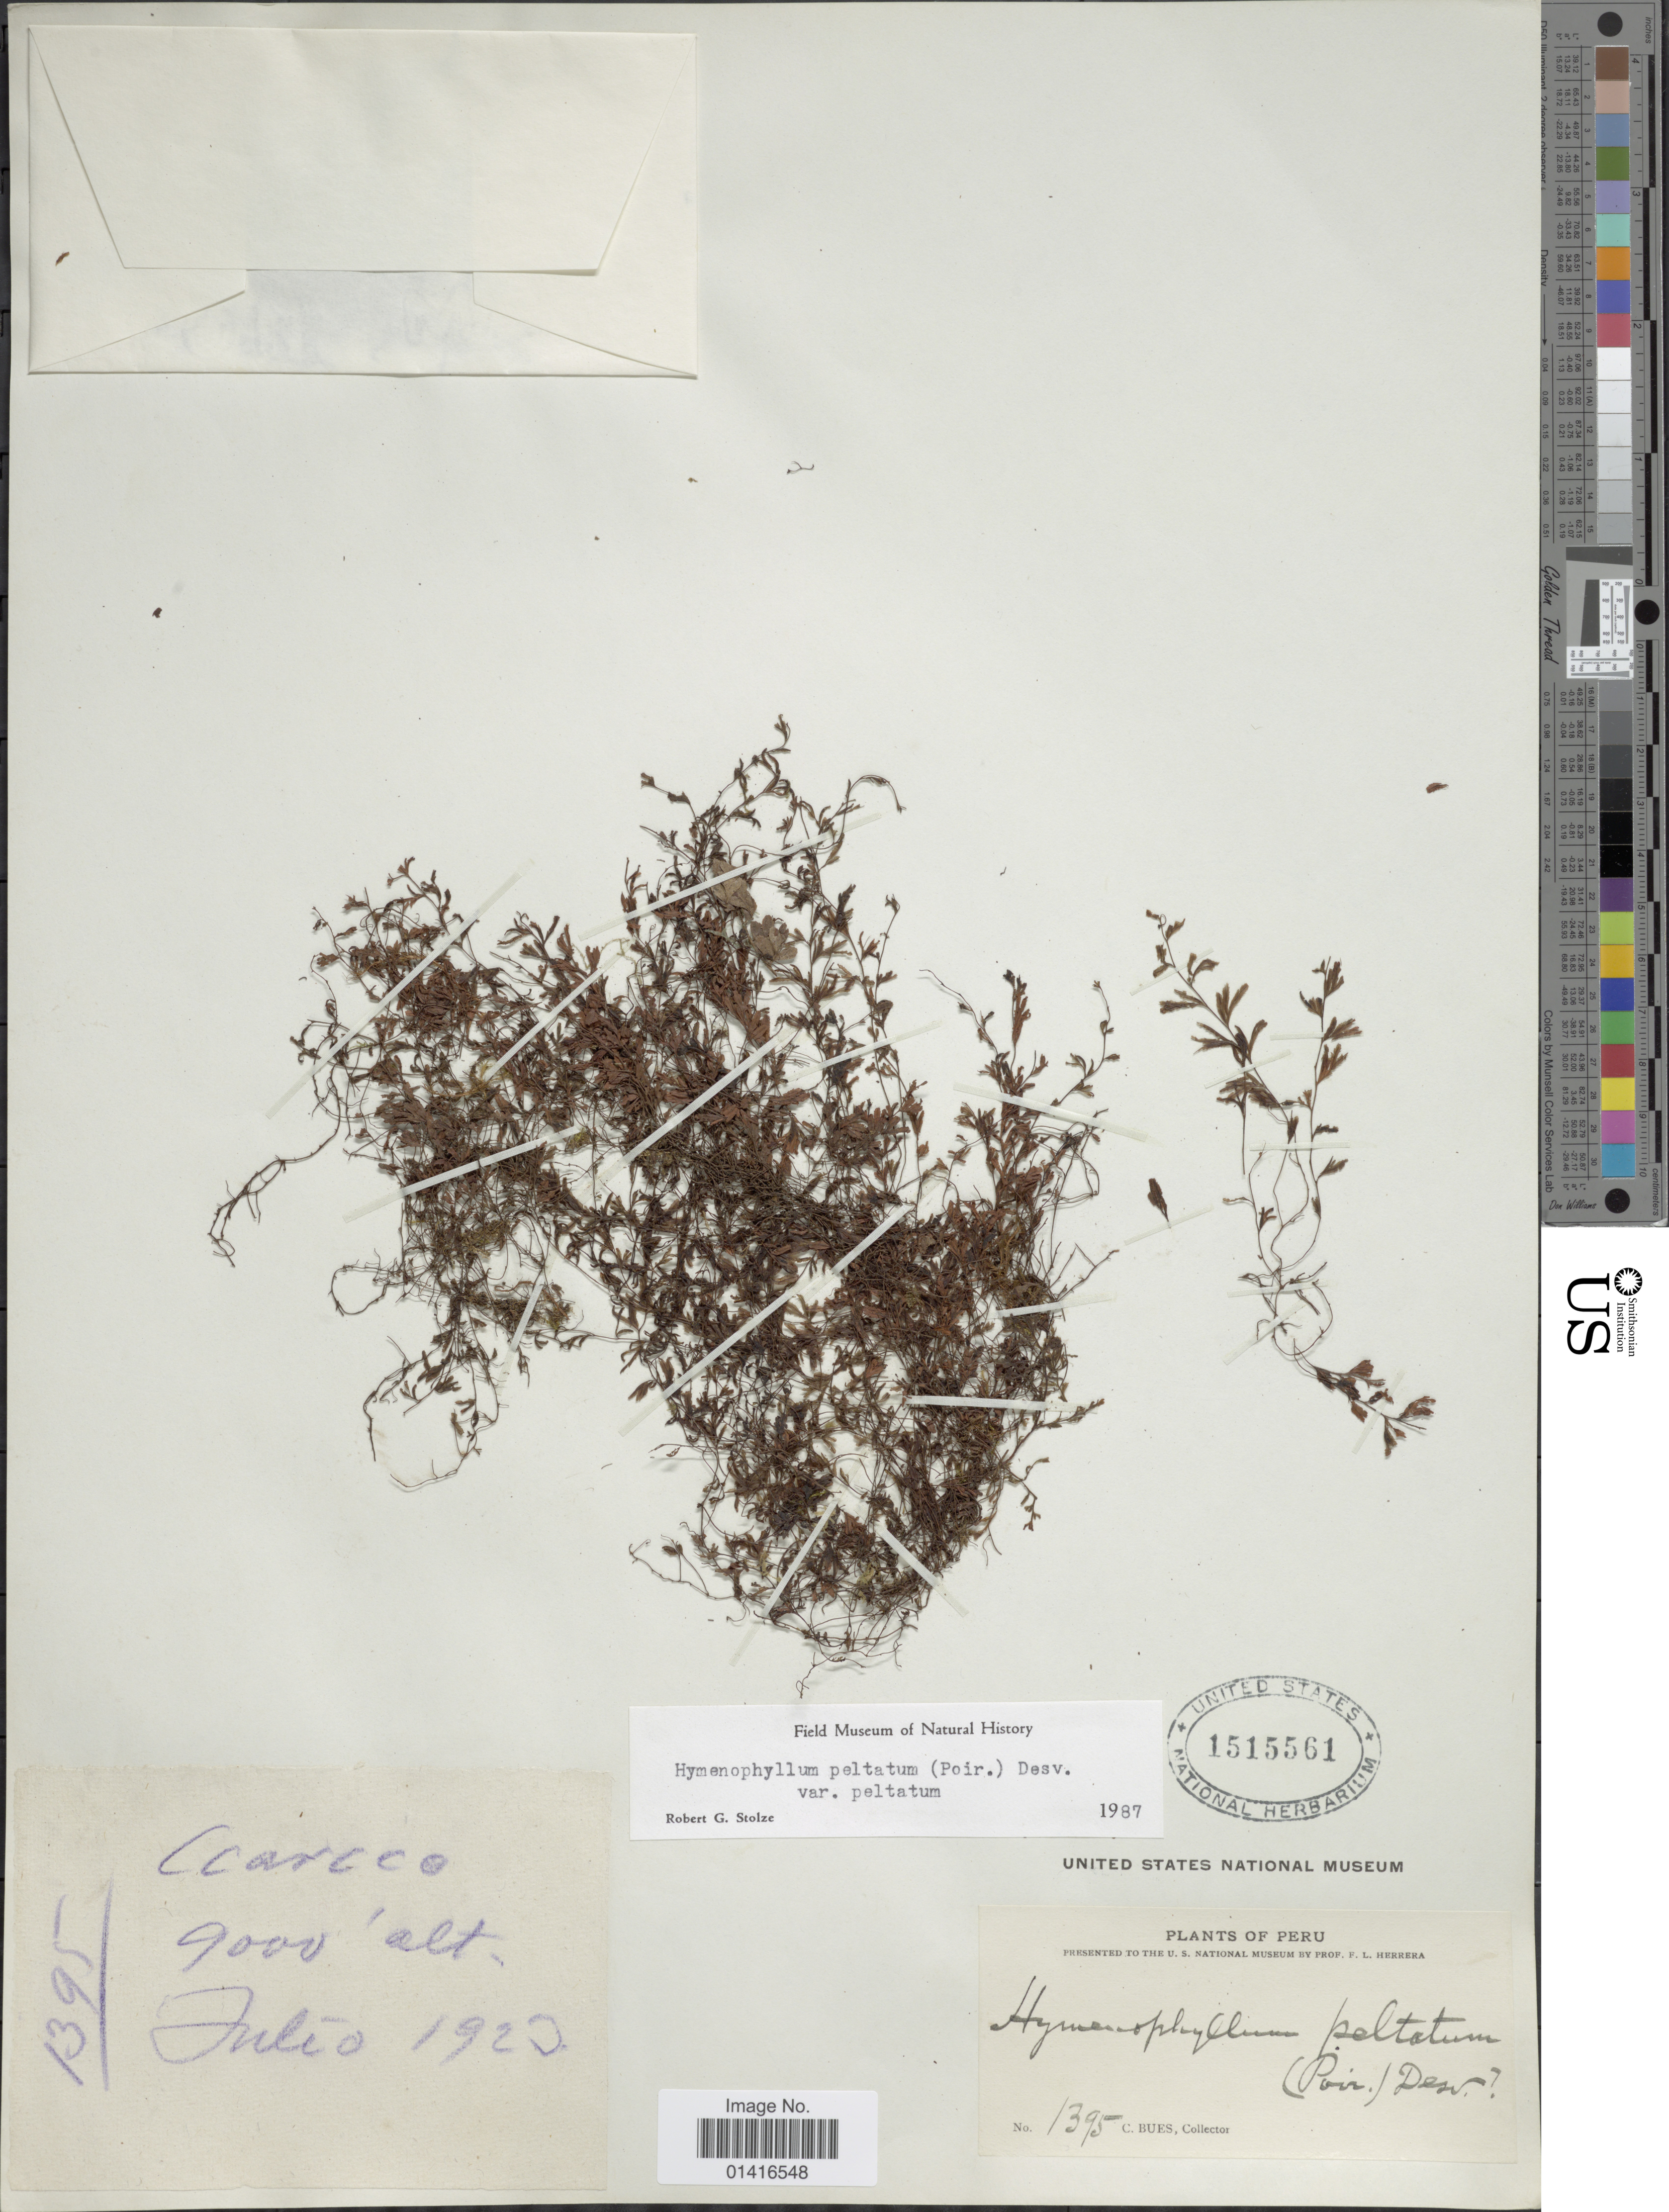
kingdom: Plantae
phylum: Tracheophyta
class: Polypodiopsida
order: Hymenophyllales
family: Hymenophyllaceae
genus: Hymenophyllum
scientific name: Hymenophyllum peltatum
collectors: C. Bues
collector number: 1395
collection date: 1923-07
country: Peru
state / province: Ayacucho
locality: Ccarcca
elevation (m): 2743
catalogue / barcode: US 1515561